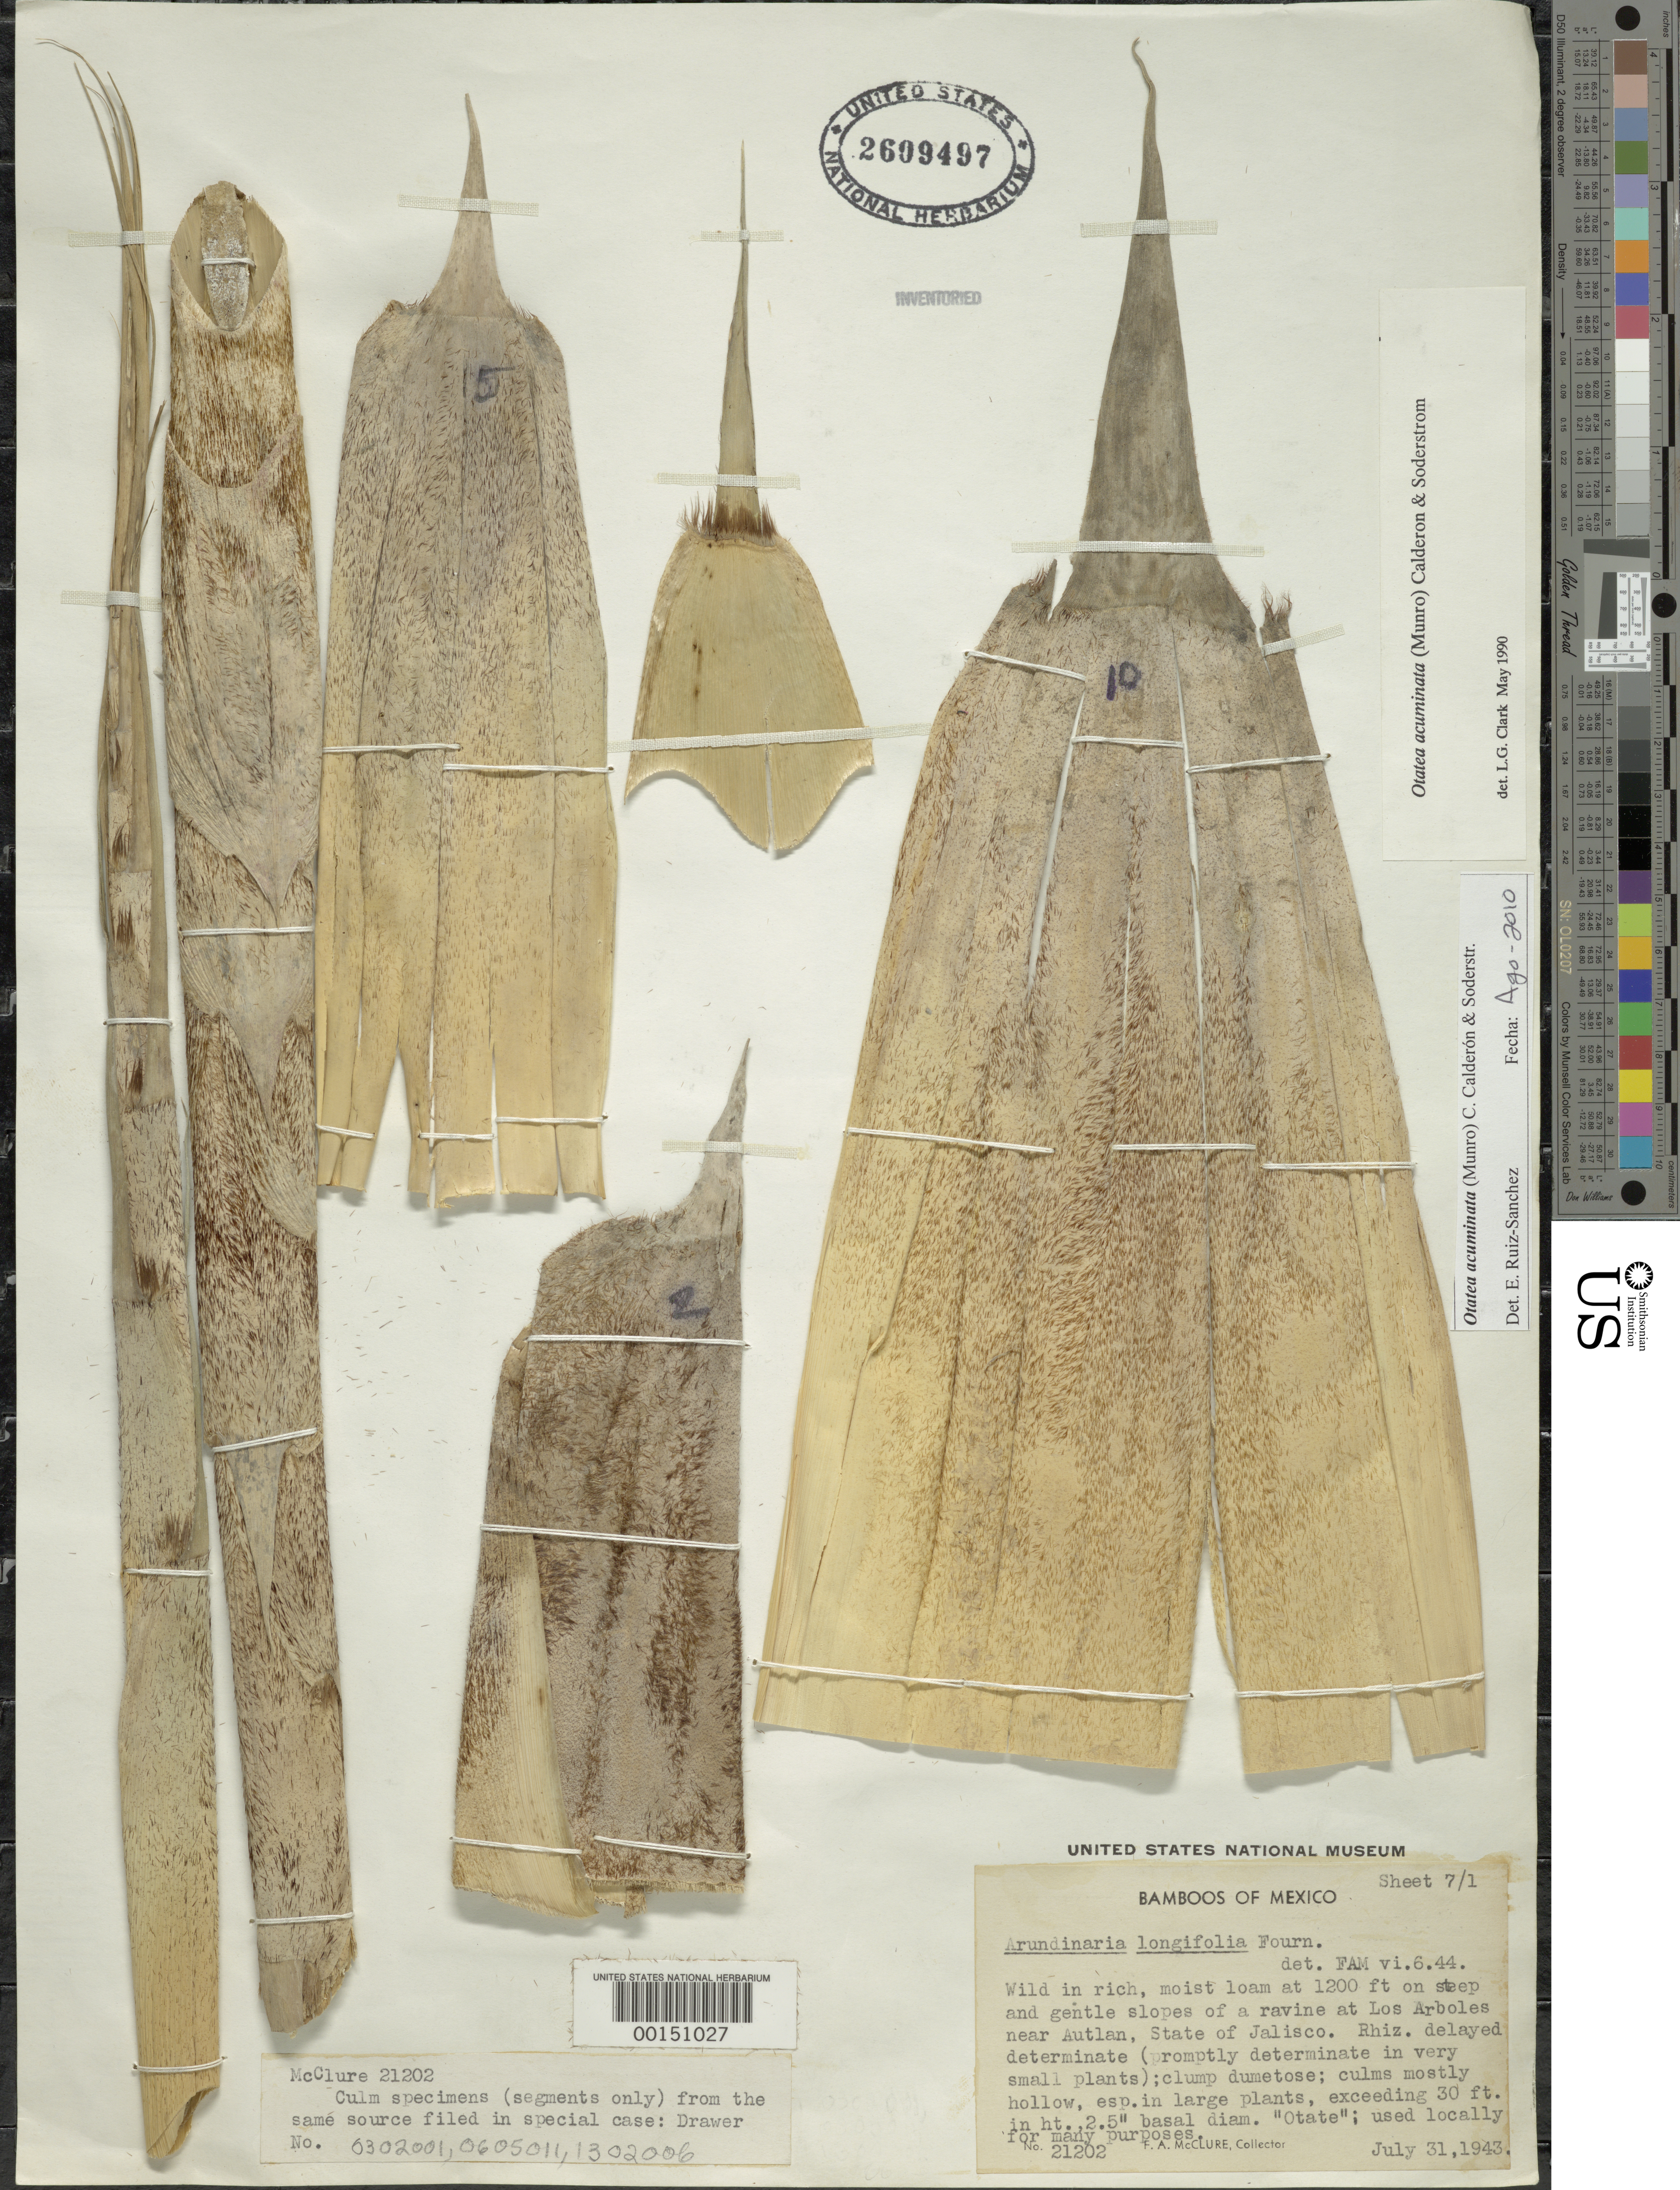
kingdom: Plantae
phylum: Tracheophyta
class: Liliopsida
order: Poales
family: Poaceae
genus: Otatea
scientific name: Otatea acuminata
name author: (Munro) C. E. Calderón & Soderstr.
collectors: F. A. McClure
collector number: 21202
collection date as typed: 31 Jul 1943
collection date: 1943-07-31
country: Mexico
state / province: Jalisco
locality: Los Arboles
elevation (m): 366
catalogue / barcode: US 2609497